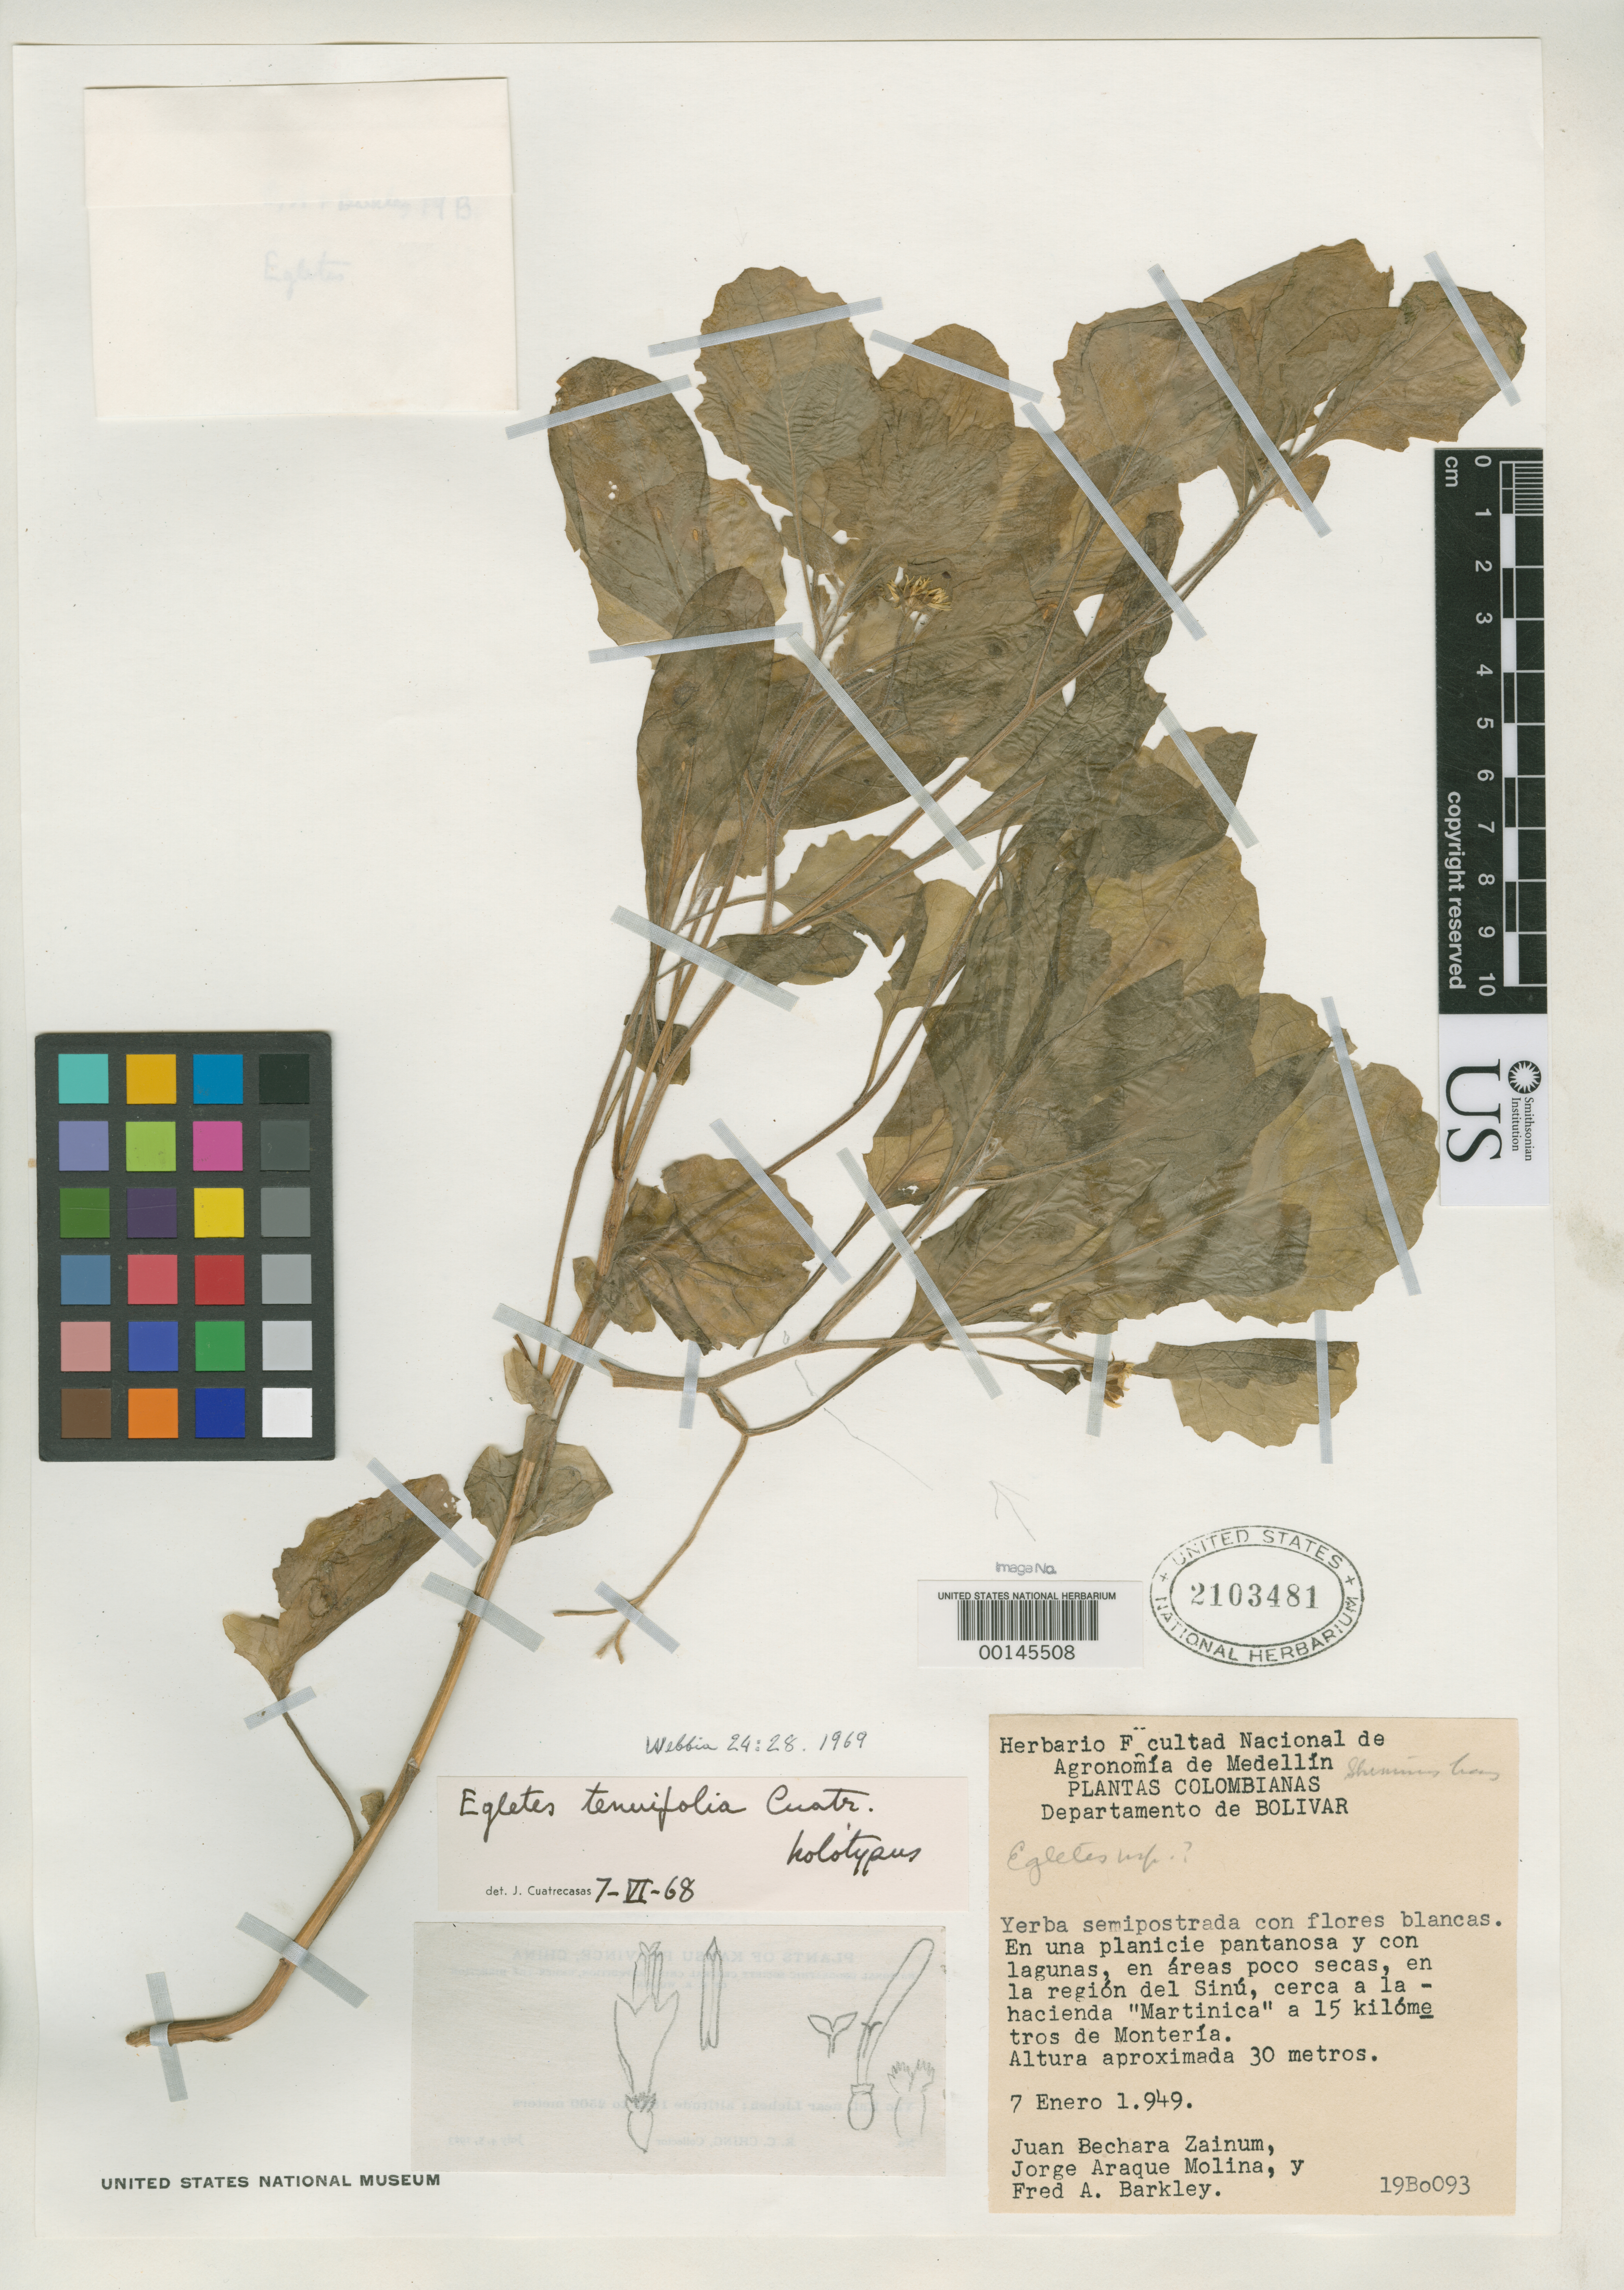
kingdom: Plantae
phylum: Tracheophyta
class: Magnoliopsida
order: Asterales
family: Asteraceae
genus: Egletes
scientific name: Egletes tenuifolia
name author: Cuatrec.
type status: Holotype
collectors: F. A. Barkley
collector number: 19b0093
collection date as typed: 07 Jan 1949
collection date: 1949-01-07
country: Colombia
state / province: Bolívar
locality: Hacienda Martinica; Monteria.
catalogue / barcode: US 2103481